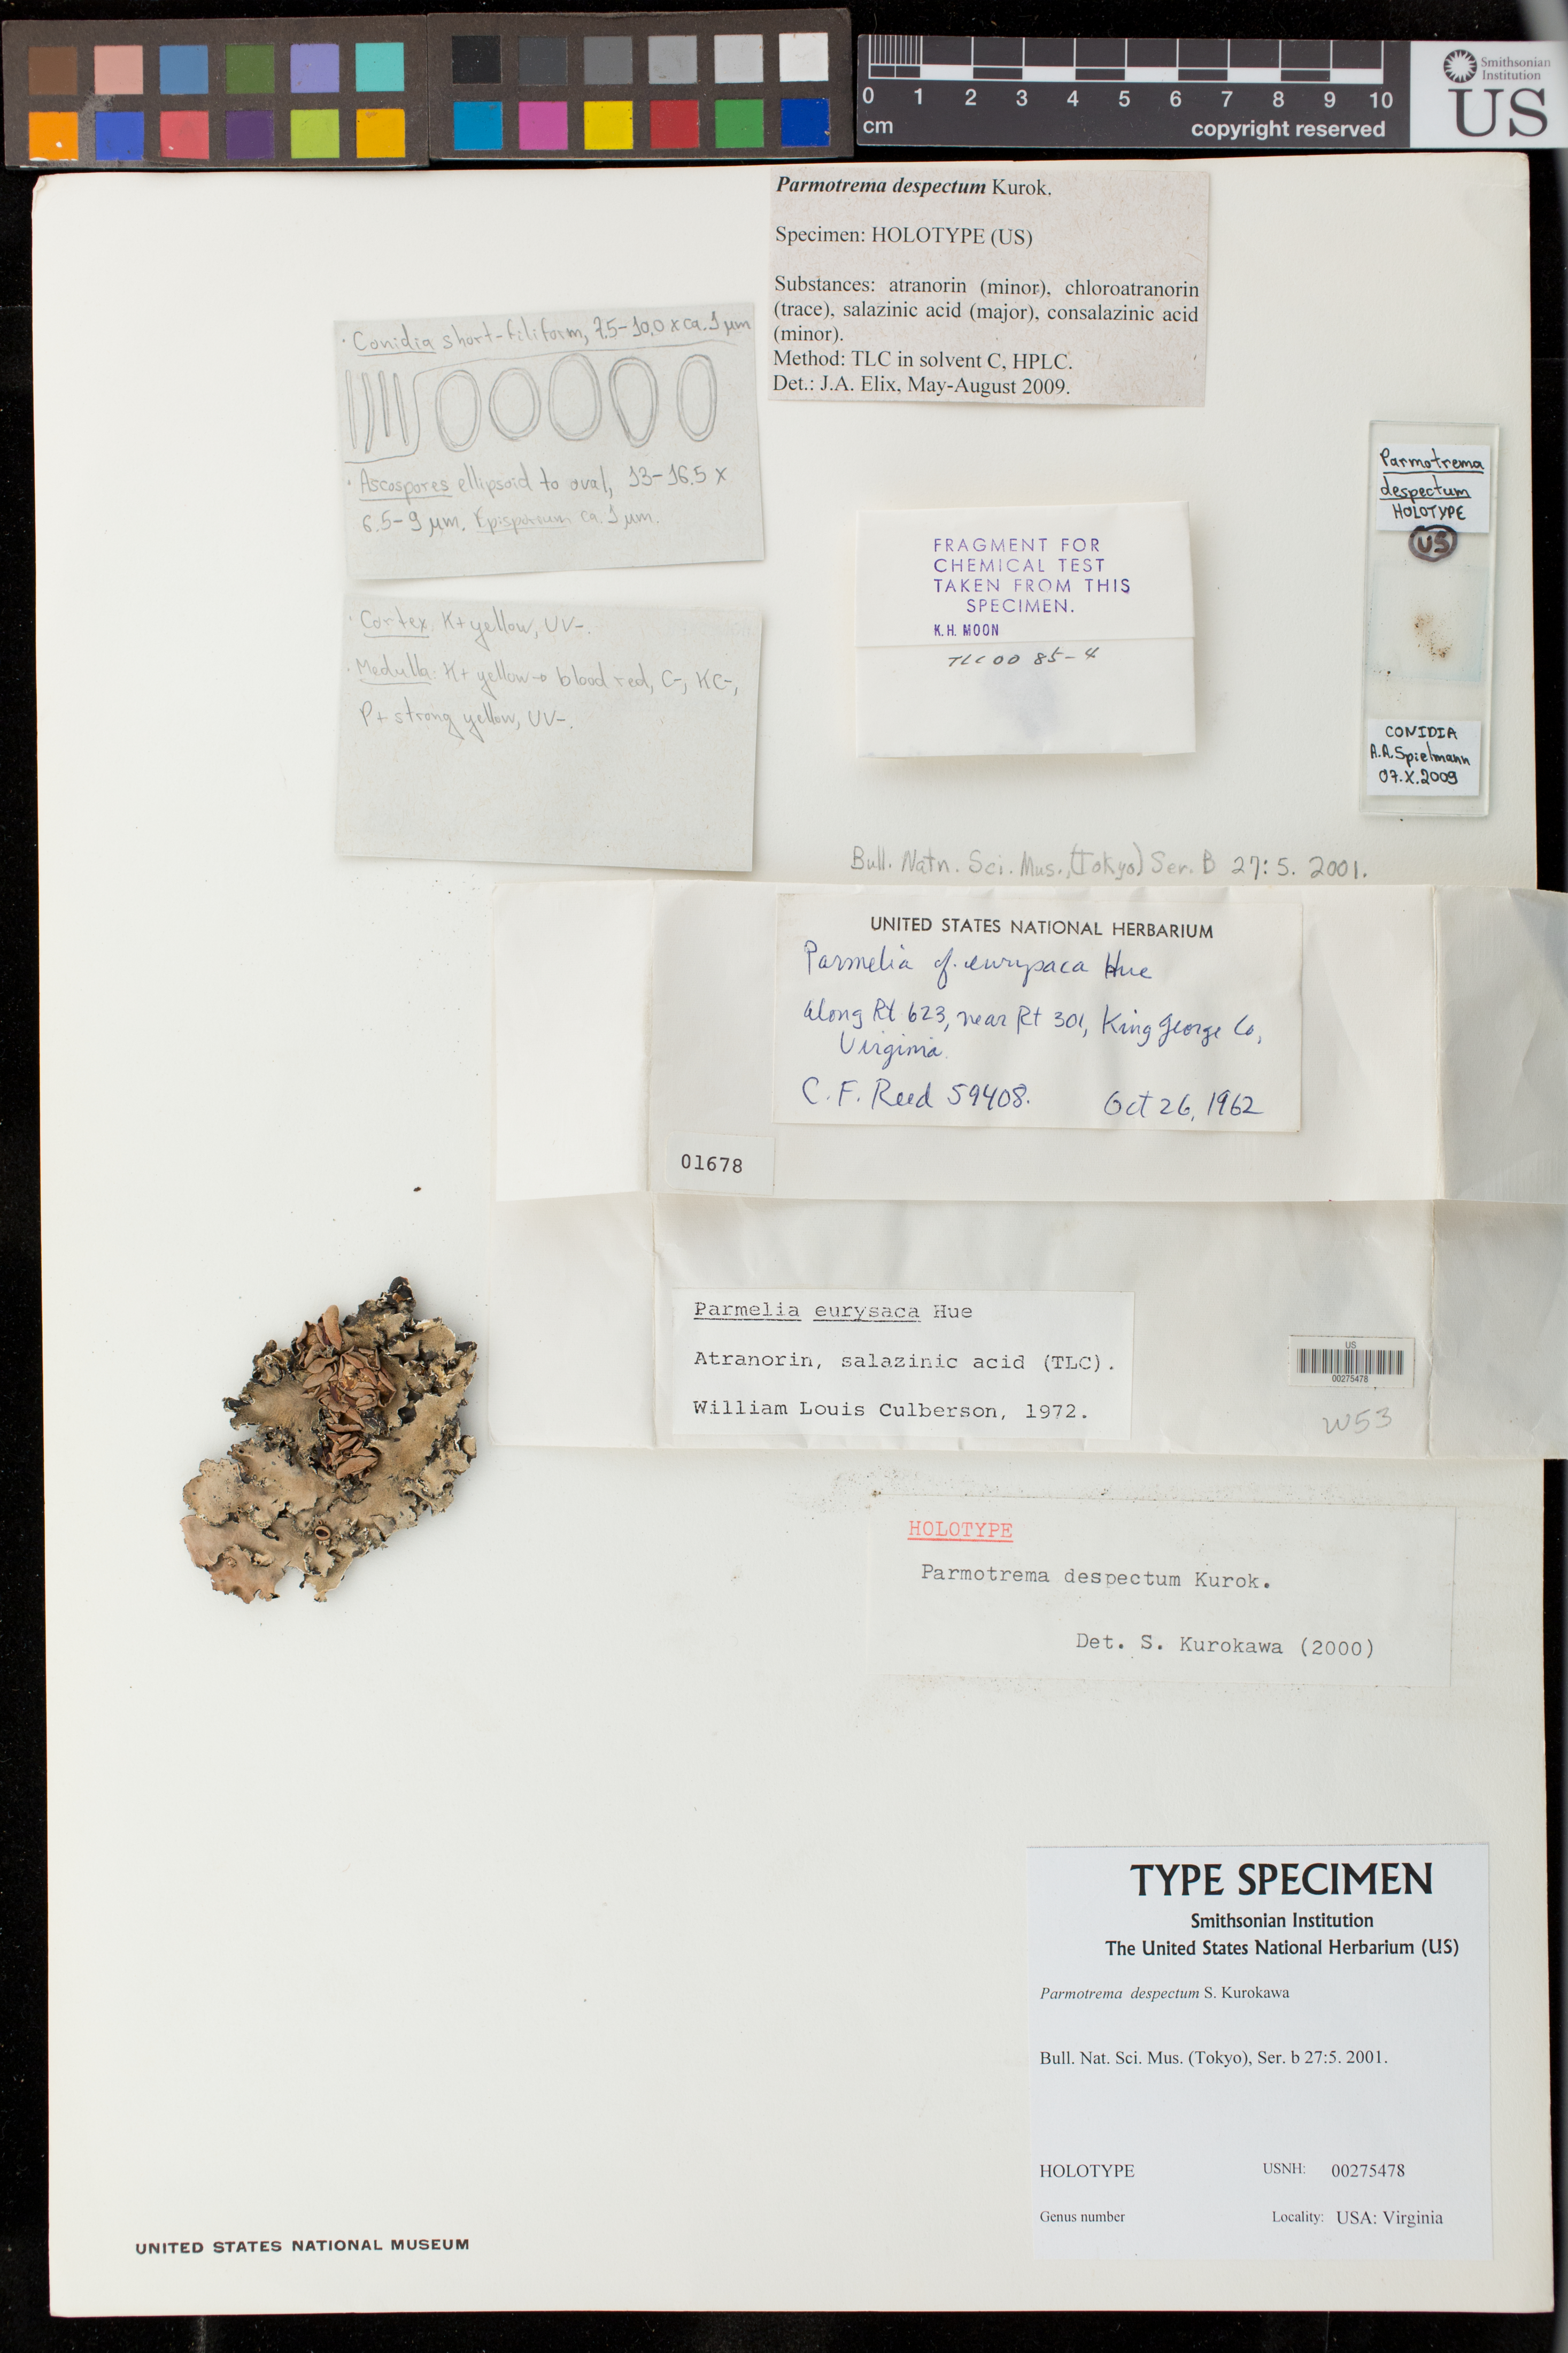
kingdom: Fungi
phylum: Ascomycota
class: Lecanoromycetes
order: Lecanorales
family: Parmeliaceae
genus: Parmotrema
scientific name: Parmotrema despectum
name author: Kurok.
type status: Holotype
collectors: C. F. Reed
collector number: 59408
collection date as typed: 26 Oct 1962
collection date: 1962-10-26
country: United States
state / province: Virginia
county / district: King George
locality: Rt. 623, along; near Rt. 301.